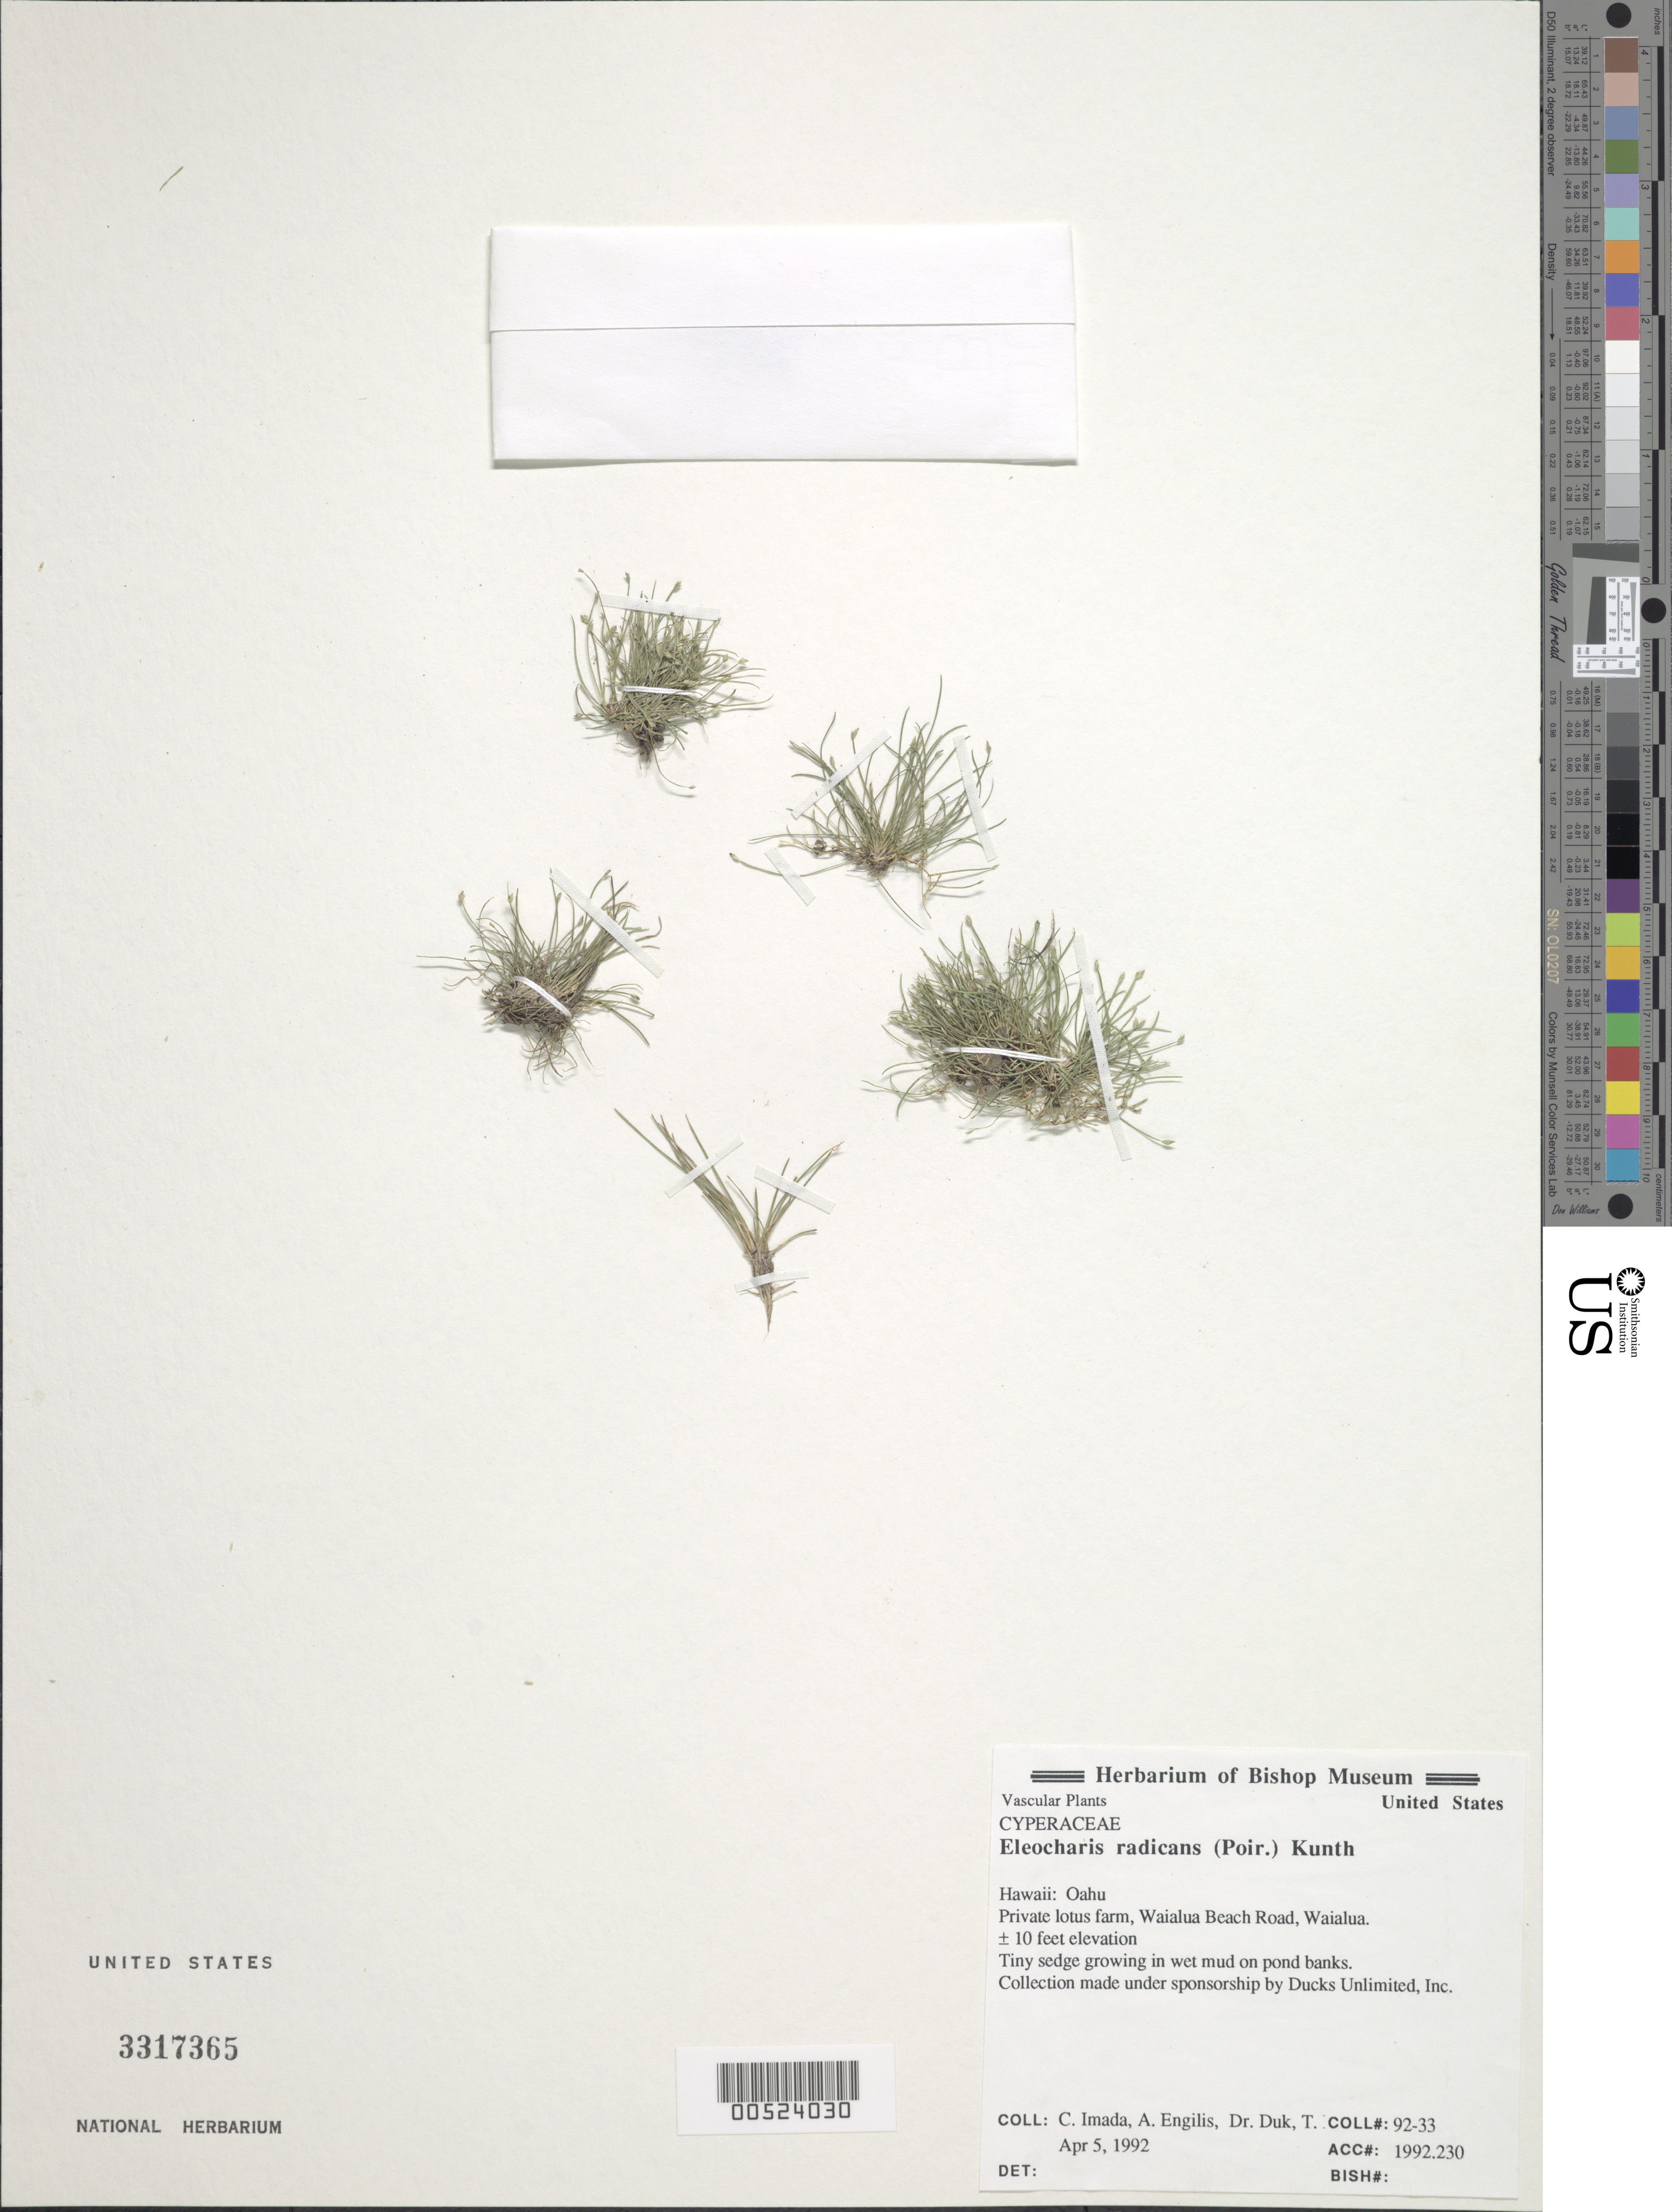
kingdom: Plantae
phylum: Tracheophyta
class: Liliopsida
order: Poales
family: Cyperaceae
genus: Eleocharis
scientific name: Eleocharis radicans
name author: (A. Dietrich) Kunth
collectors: C. Imada, A. Engilis & T. Duk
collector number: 92-33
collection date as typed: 5 Apr 1992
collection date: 1992-04-05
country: United States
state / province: Hawaii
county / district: Honolulu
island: Oahu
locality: Private lotus farm, Waialua Beach Rd, Waialua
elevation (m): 3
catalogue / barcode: US 3317365